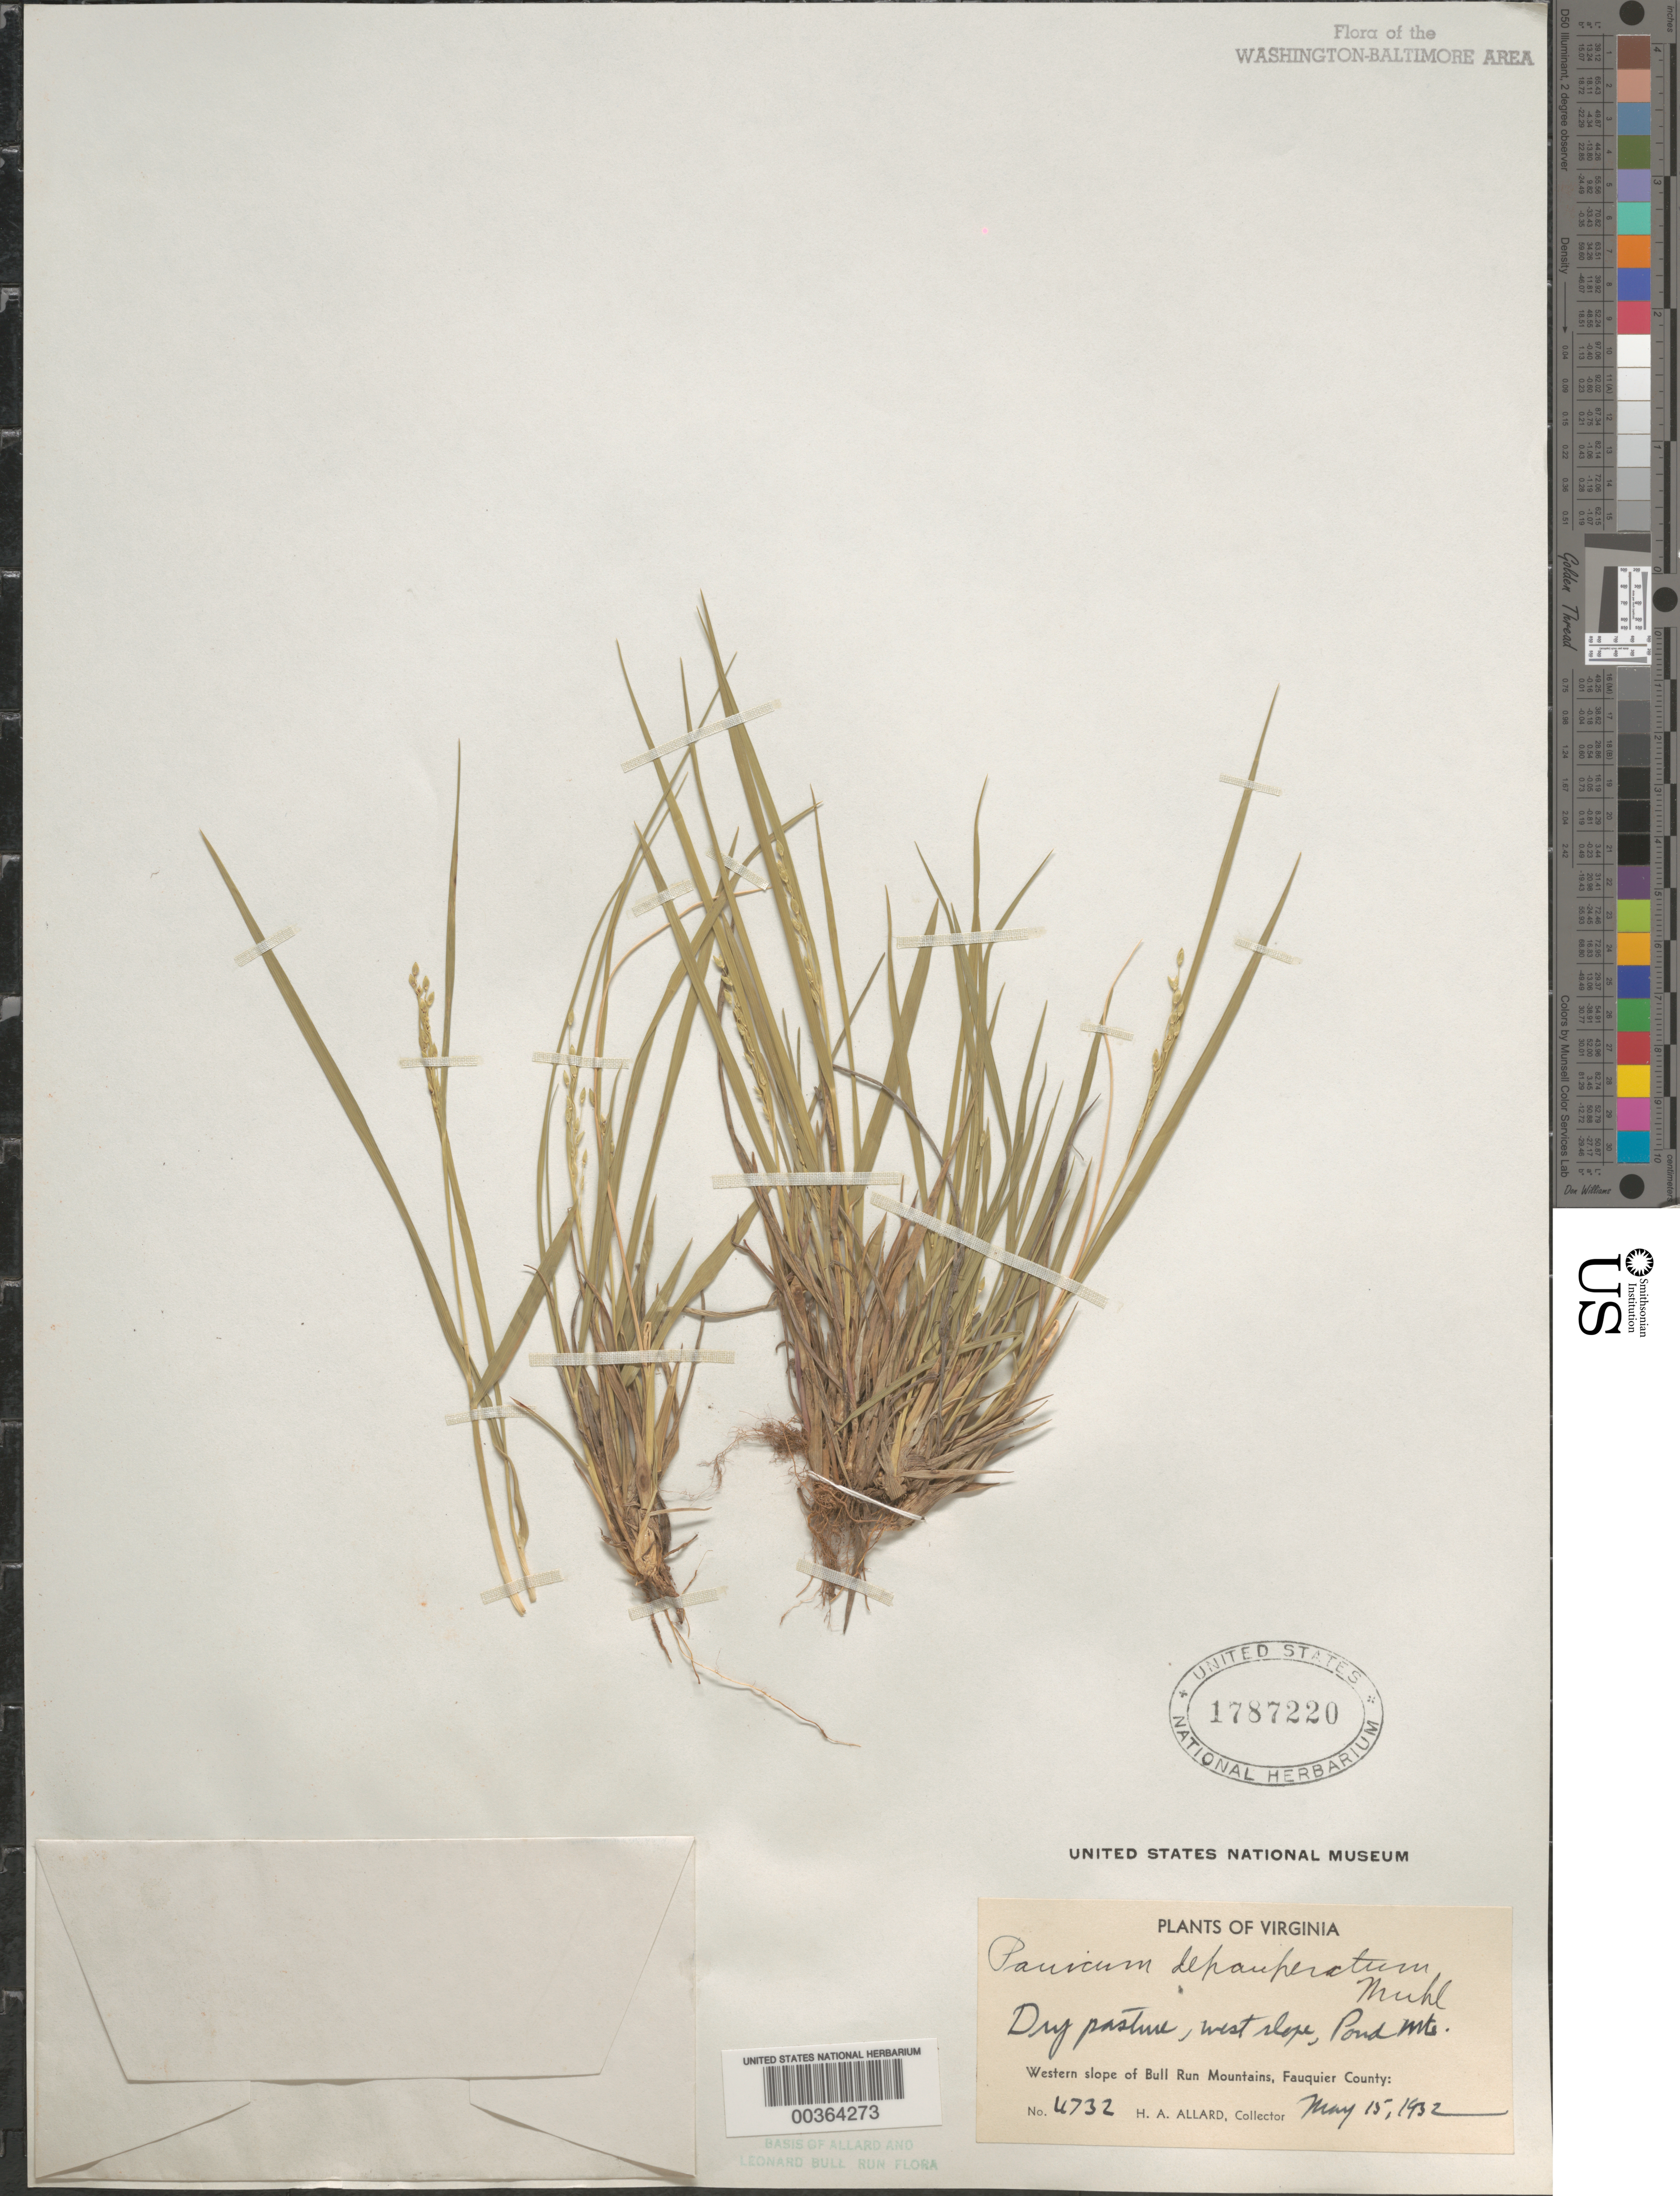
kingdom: Plantae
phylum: Tracheophyta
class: Liliopsida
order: Poales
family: Poaceae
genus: Dichanthelium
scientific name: Dichanthelium depauperatum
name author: (Muhl.) Gould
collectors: H. A. Allard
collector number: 4732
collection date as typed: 15 May 1932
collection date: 1932-05-15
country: United States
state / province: Virginia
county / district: Fauquier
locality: Pond Mountain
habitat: Dry pasture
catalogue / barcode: US 1787220